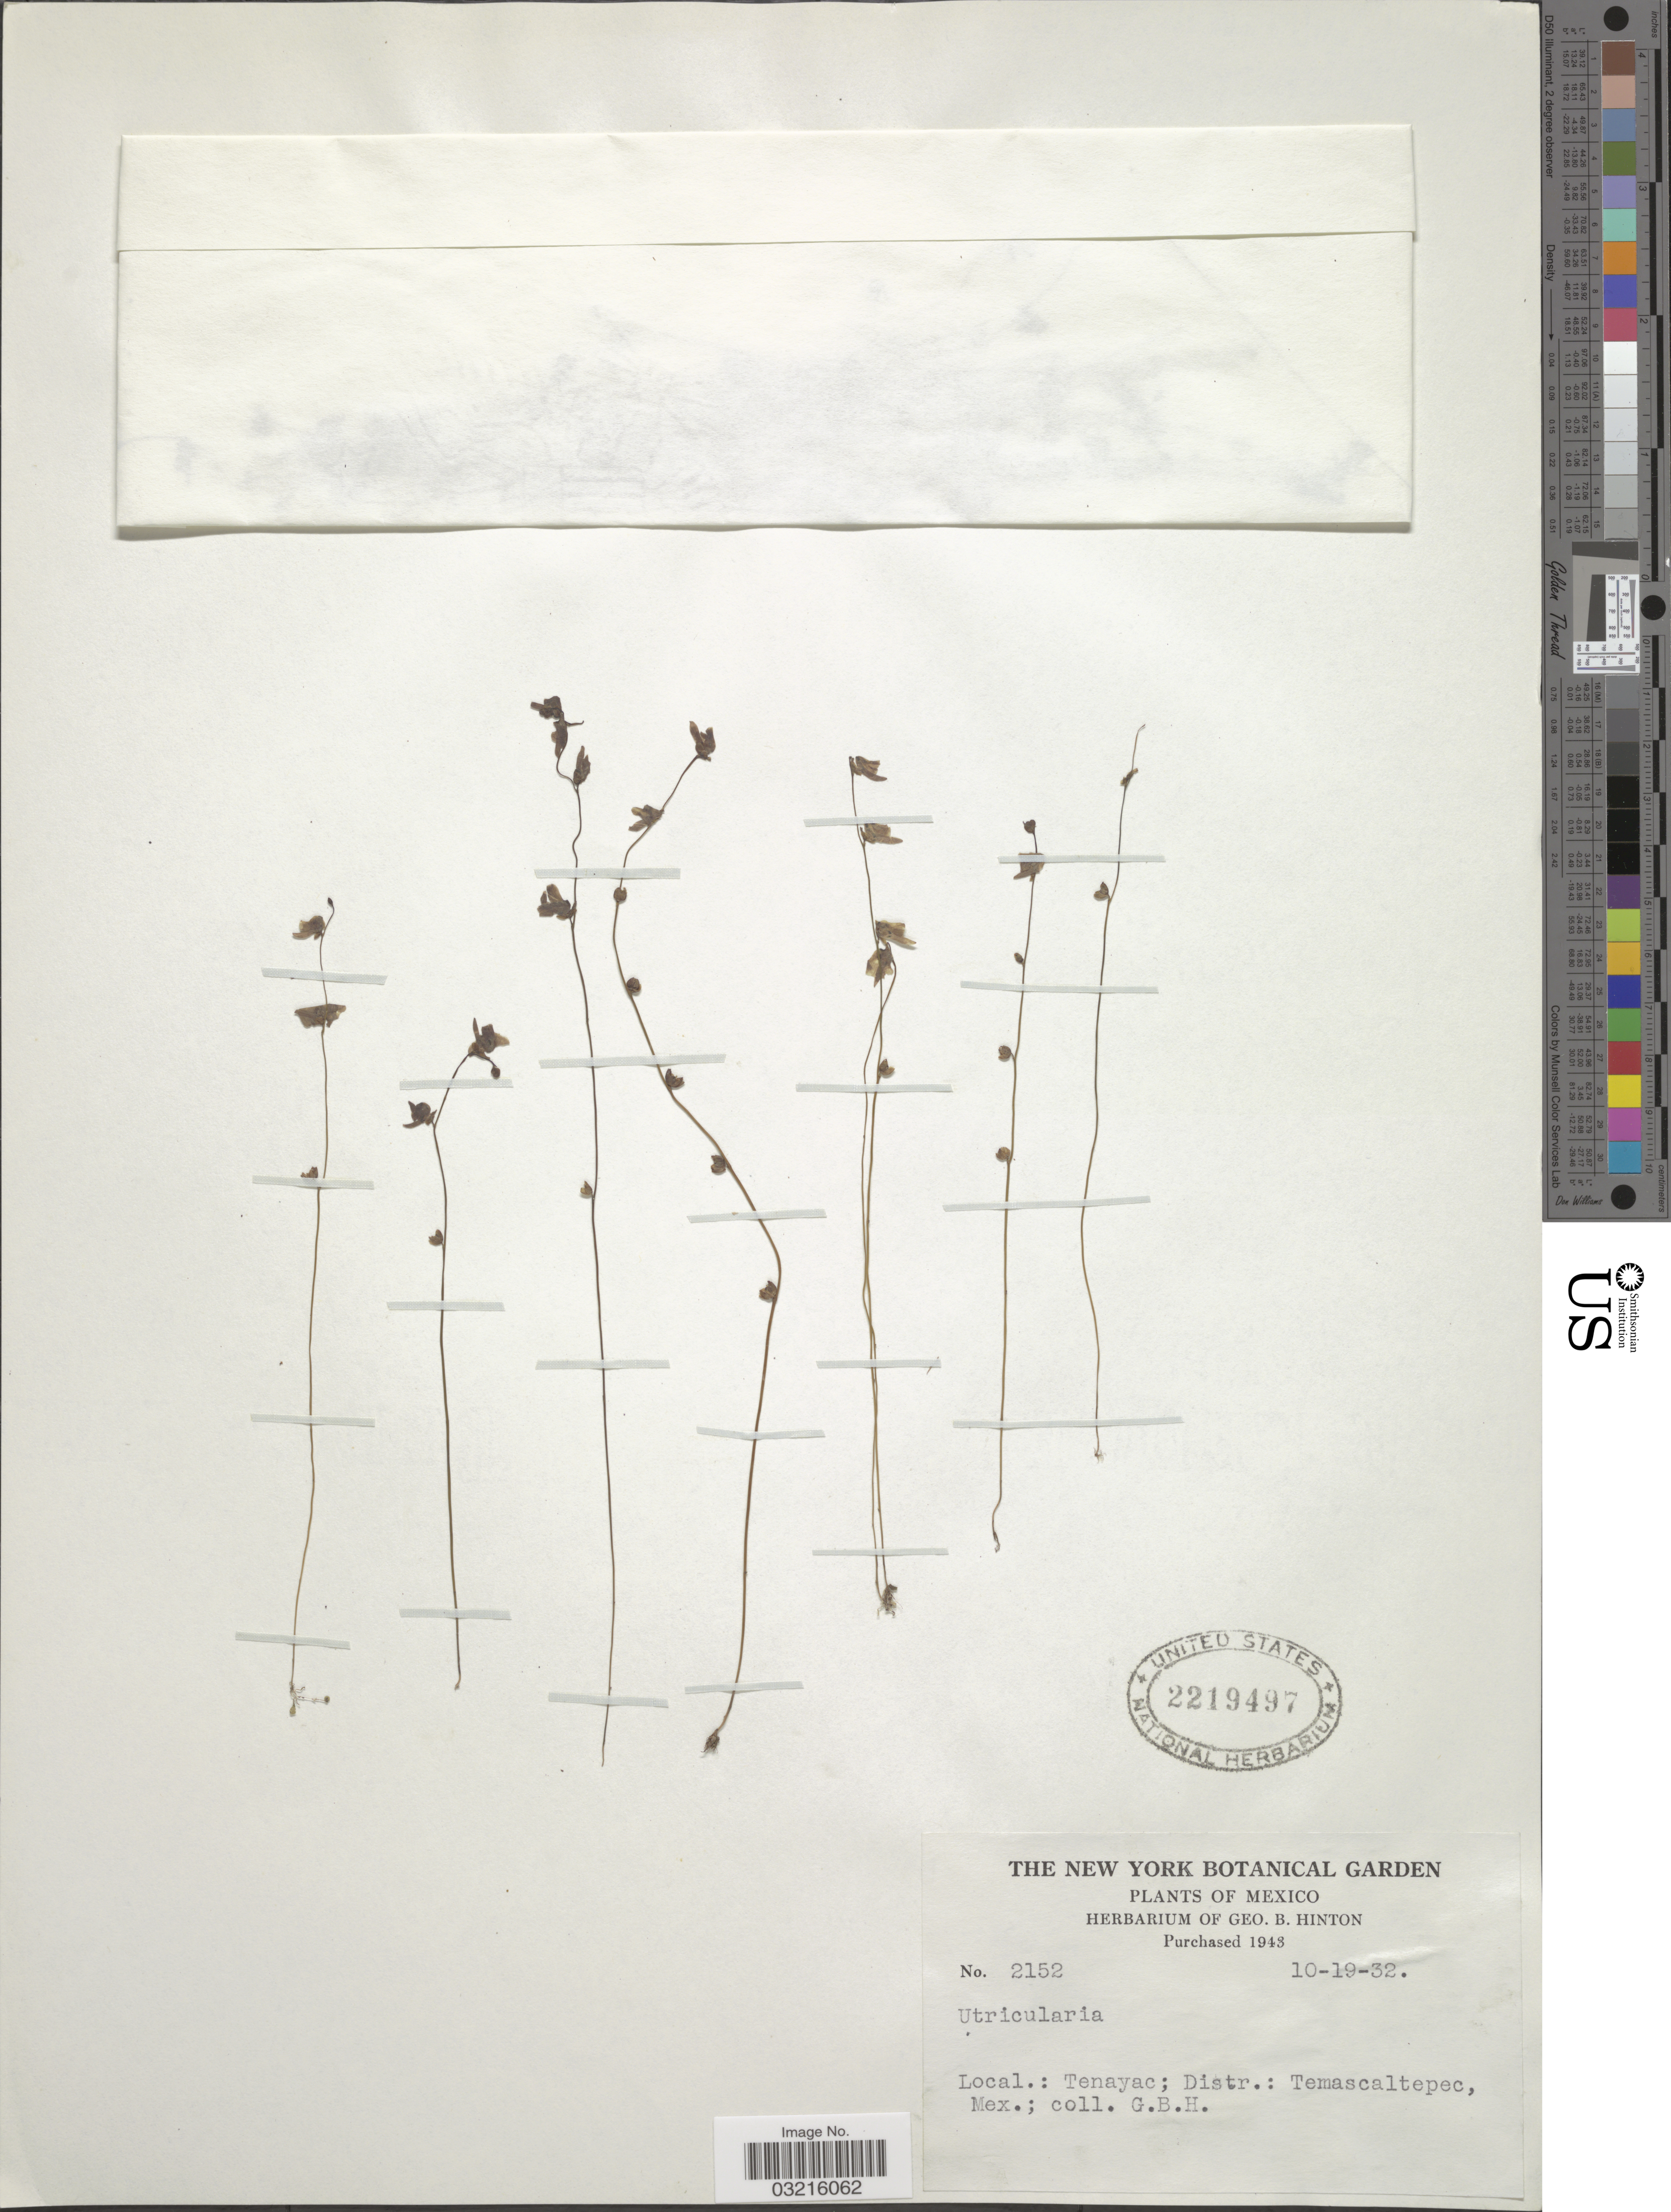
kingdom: Plantae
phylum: Tracheophyta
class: Magnoliopsida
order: Lamiales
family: Lentibulariaceae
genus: Utricularia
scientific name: Utricularia sp.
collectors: G. B. Hinton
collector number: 2152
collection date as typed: Transcribed d/m/y: 19/10/32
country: Mexico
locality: Tenayac; Distr.: Temascaltepec.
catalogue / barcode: US 2219497